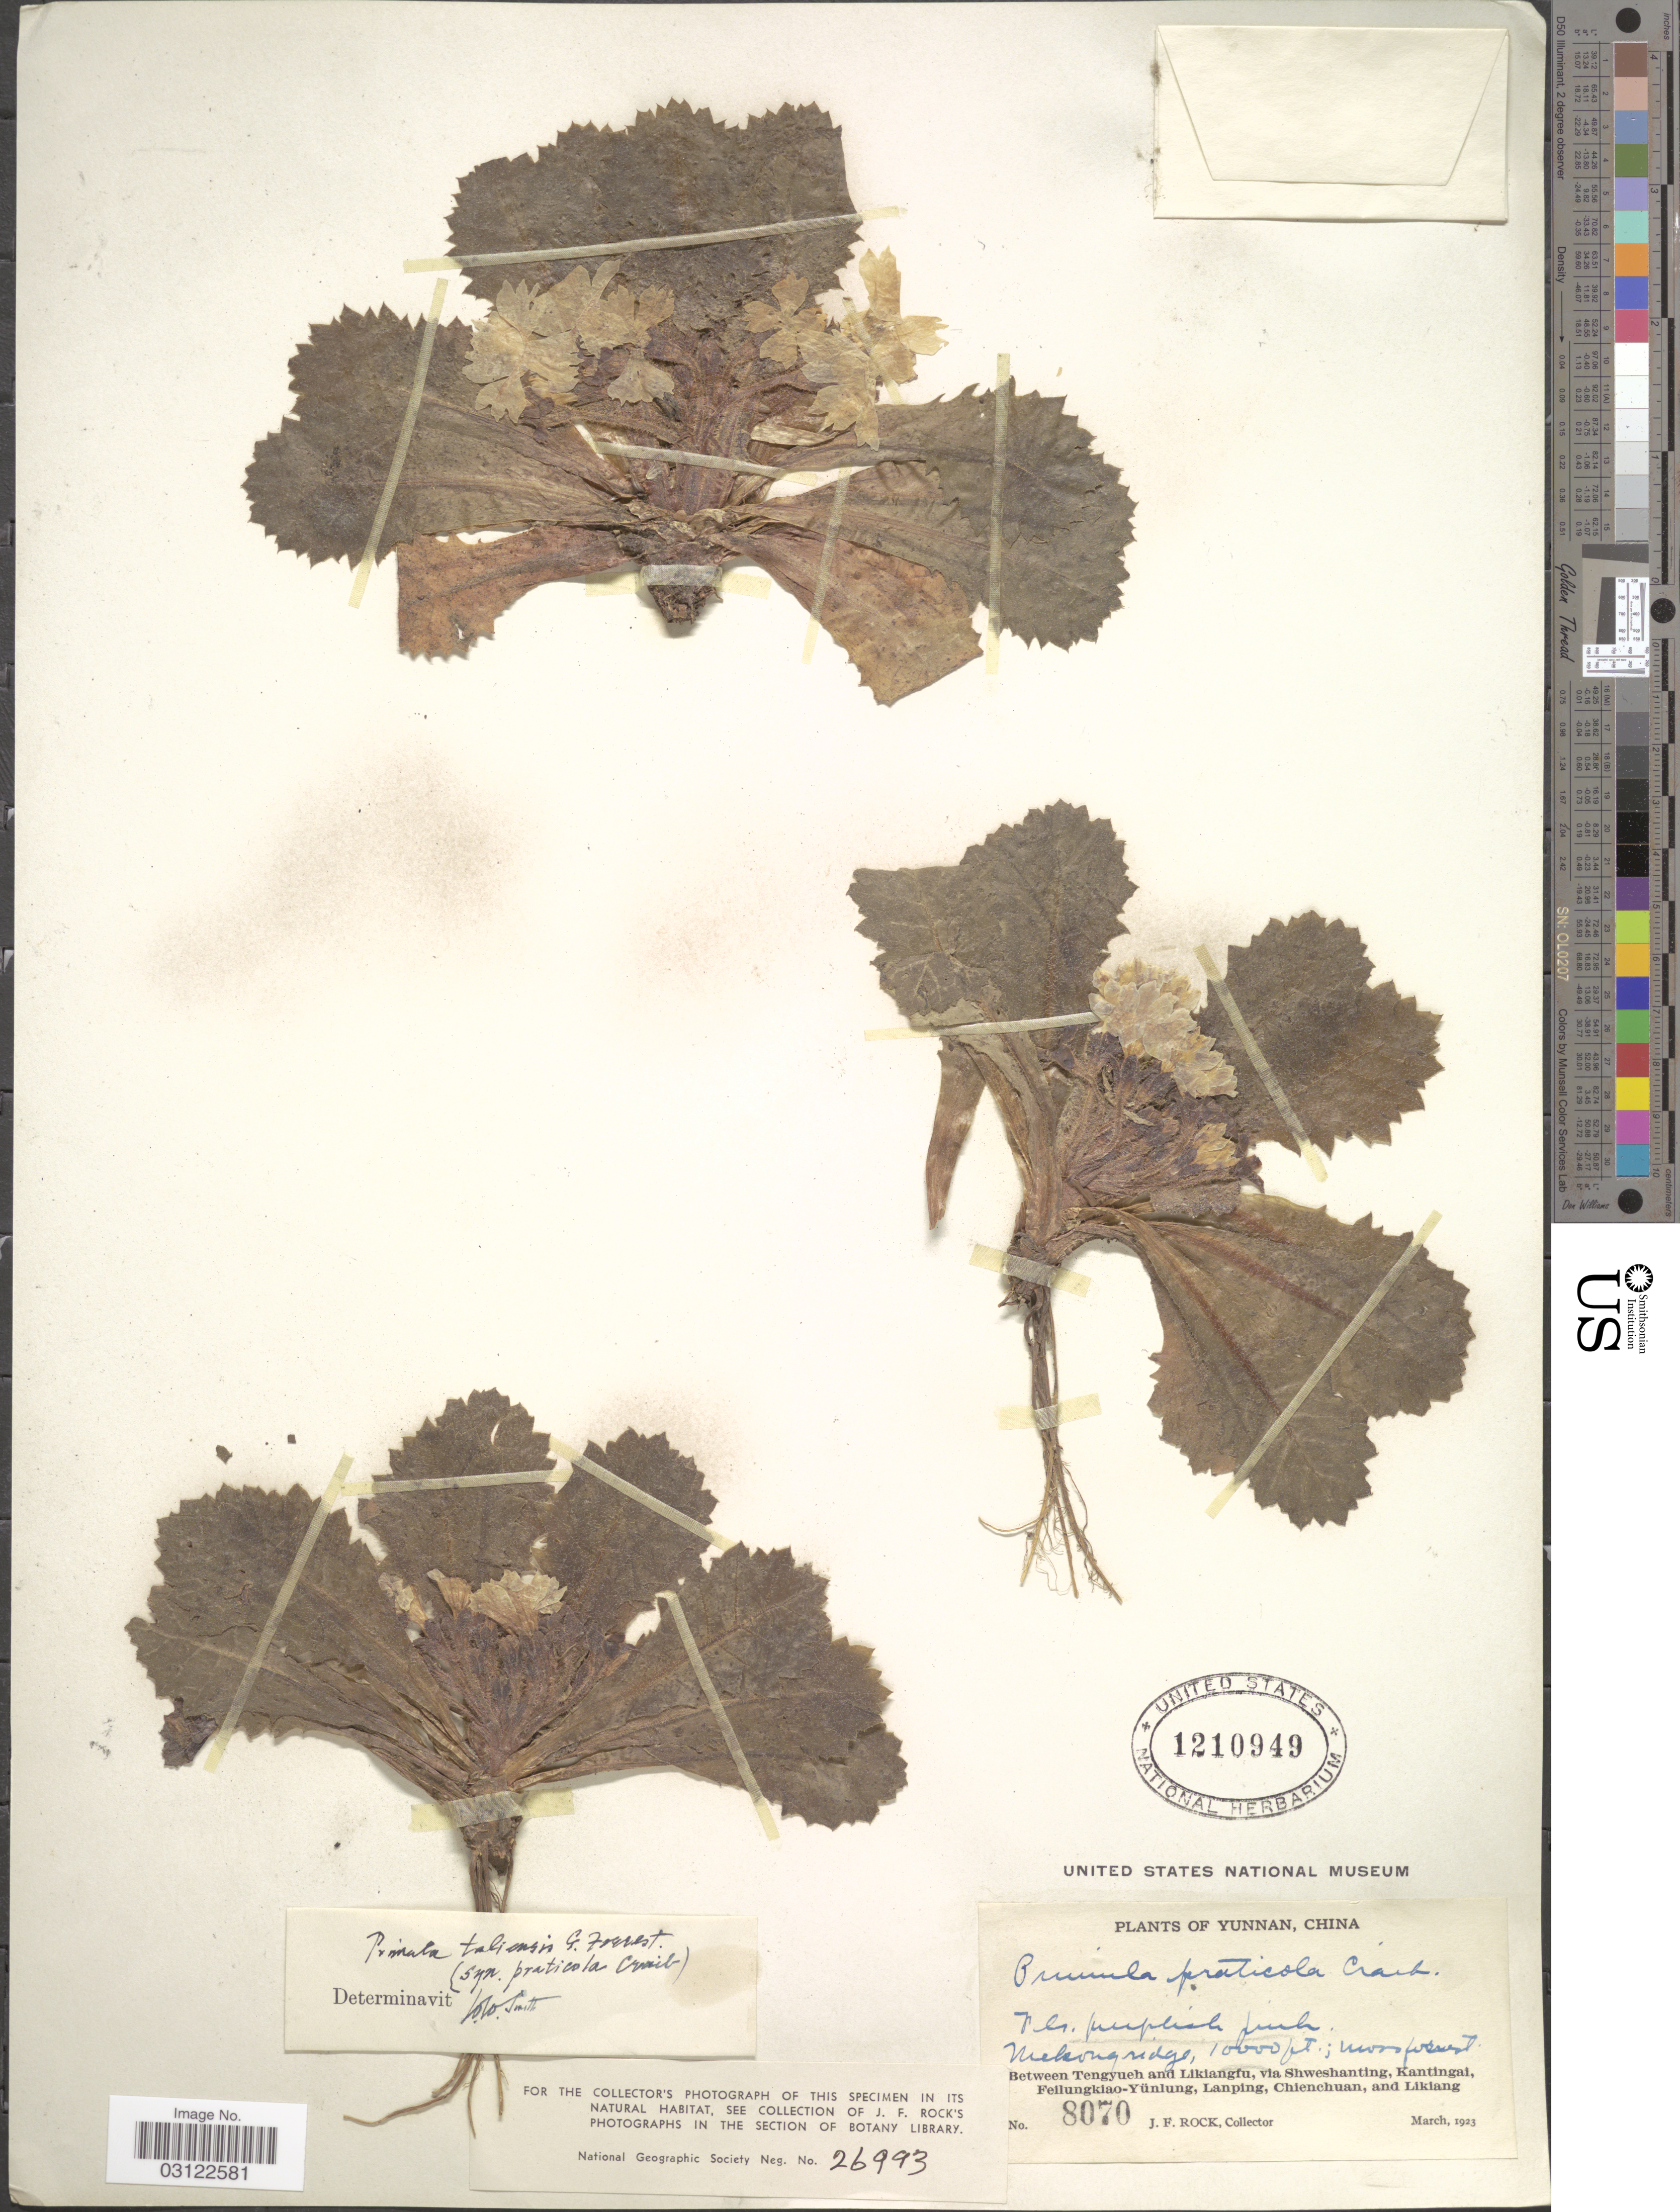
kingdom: Plantae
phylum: Tracheophyta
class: Magnoliopsida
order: Ericales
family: Primulaceae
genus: Primula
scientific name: Primula taliensis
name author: Forrest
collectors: J. Rock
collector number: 8070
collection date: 1923-03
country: China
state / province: Yunnan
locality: Mekong ridge. Between Tengyueh and Likiangfu, via Shweshanting, Kantingai, Feilungkiao-Yünlung, Lanping, Chienchuan, and Likiang.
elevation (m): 3048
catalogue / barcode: US 1210949